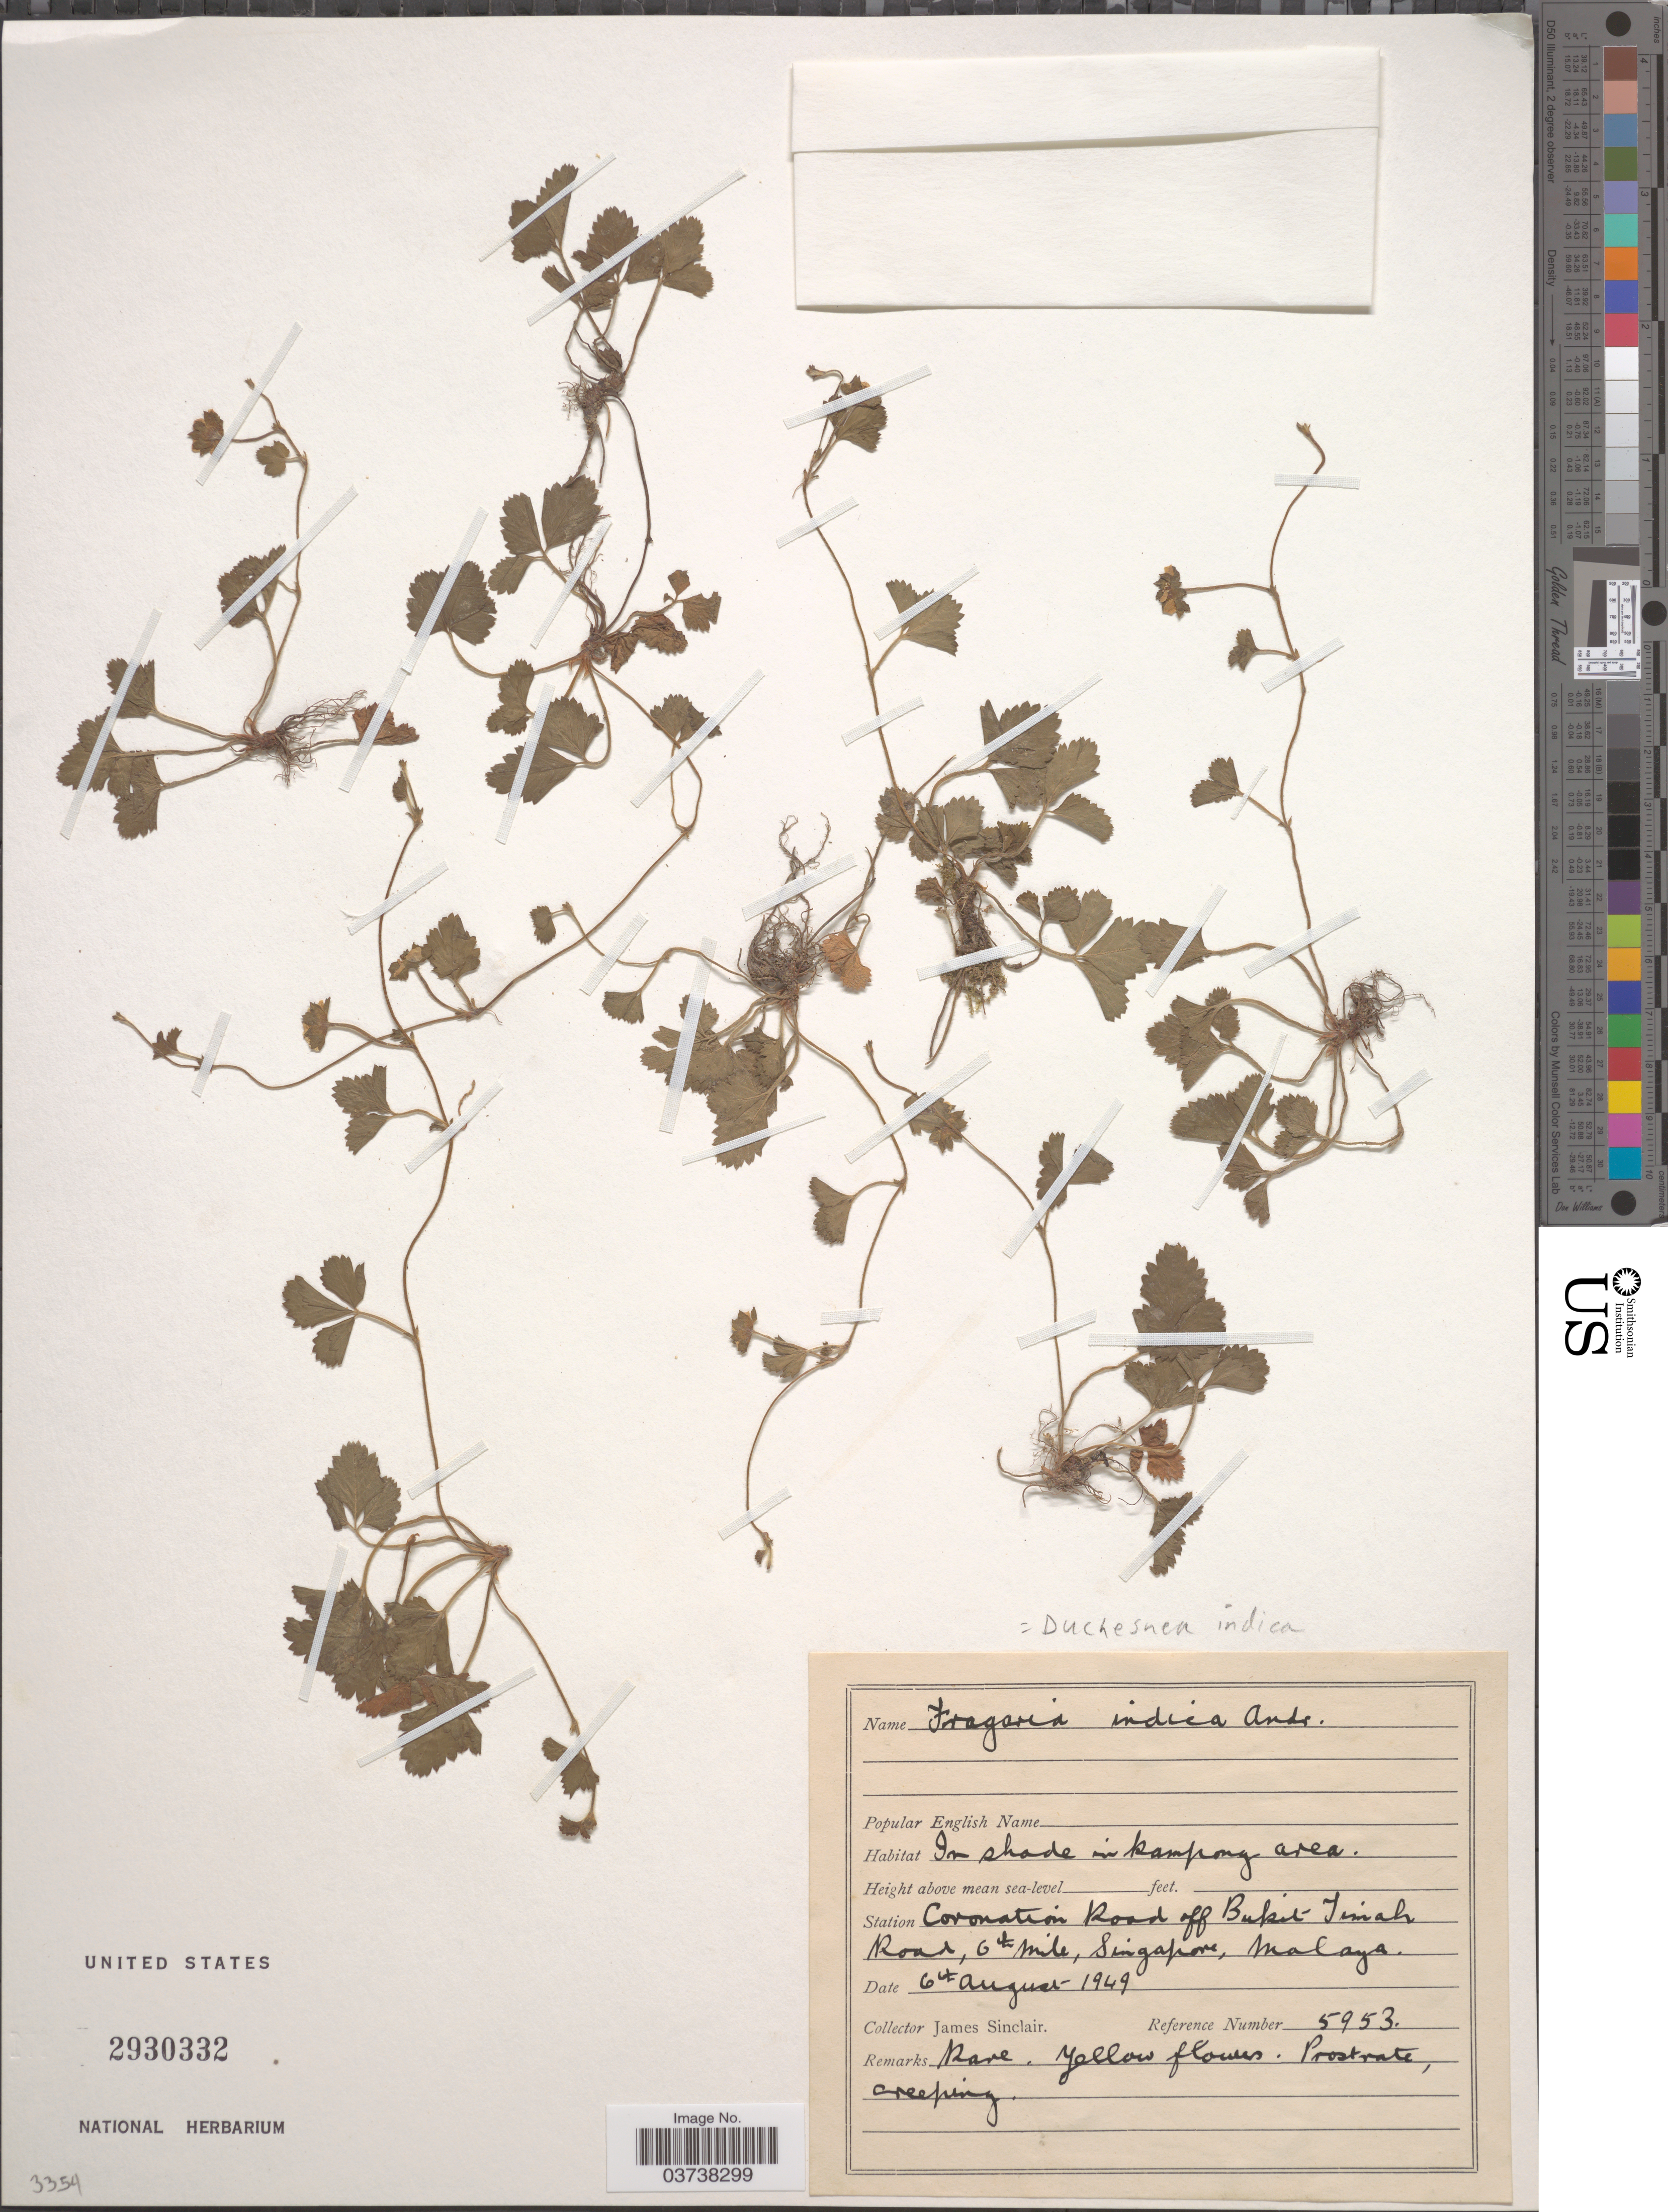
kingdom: Plantae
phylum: Tracheophyta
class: Magnoliopsida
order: Rosales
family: Rosaceae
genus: Potentilla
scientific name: Potentilla indica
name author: (Andrews) Th. Wolf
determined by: Strong, Mark T., (BOT), Smithsonian Institution - National Museum of Natural History (UNITED STATES)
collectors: J. Sinclair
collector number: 5953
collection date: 1949-08-06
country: Singapore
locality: Station Coronation Road of Bukit Timah Road, 6th Mile, Malaya.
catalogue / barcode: US 2930332